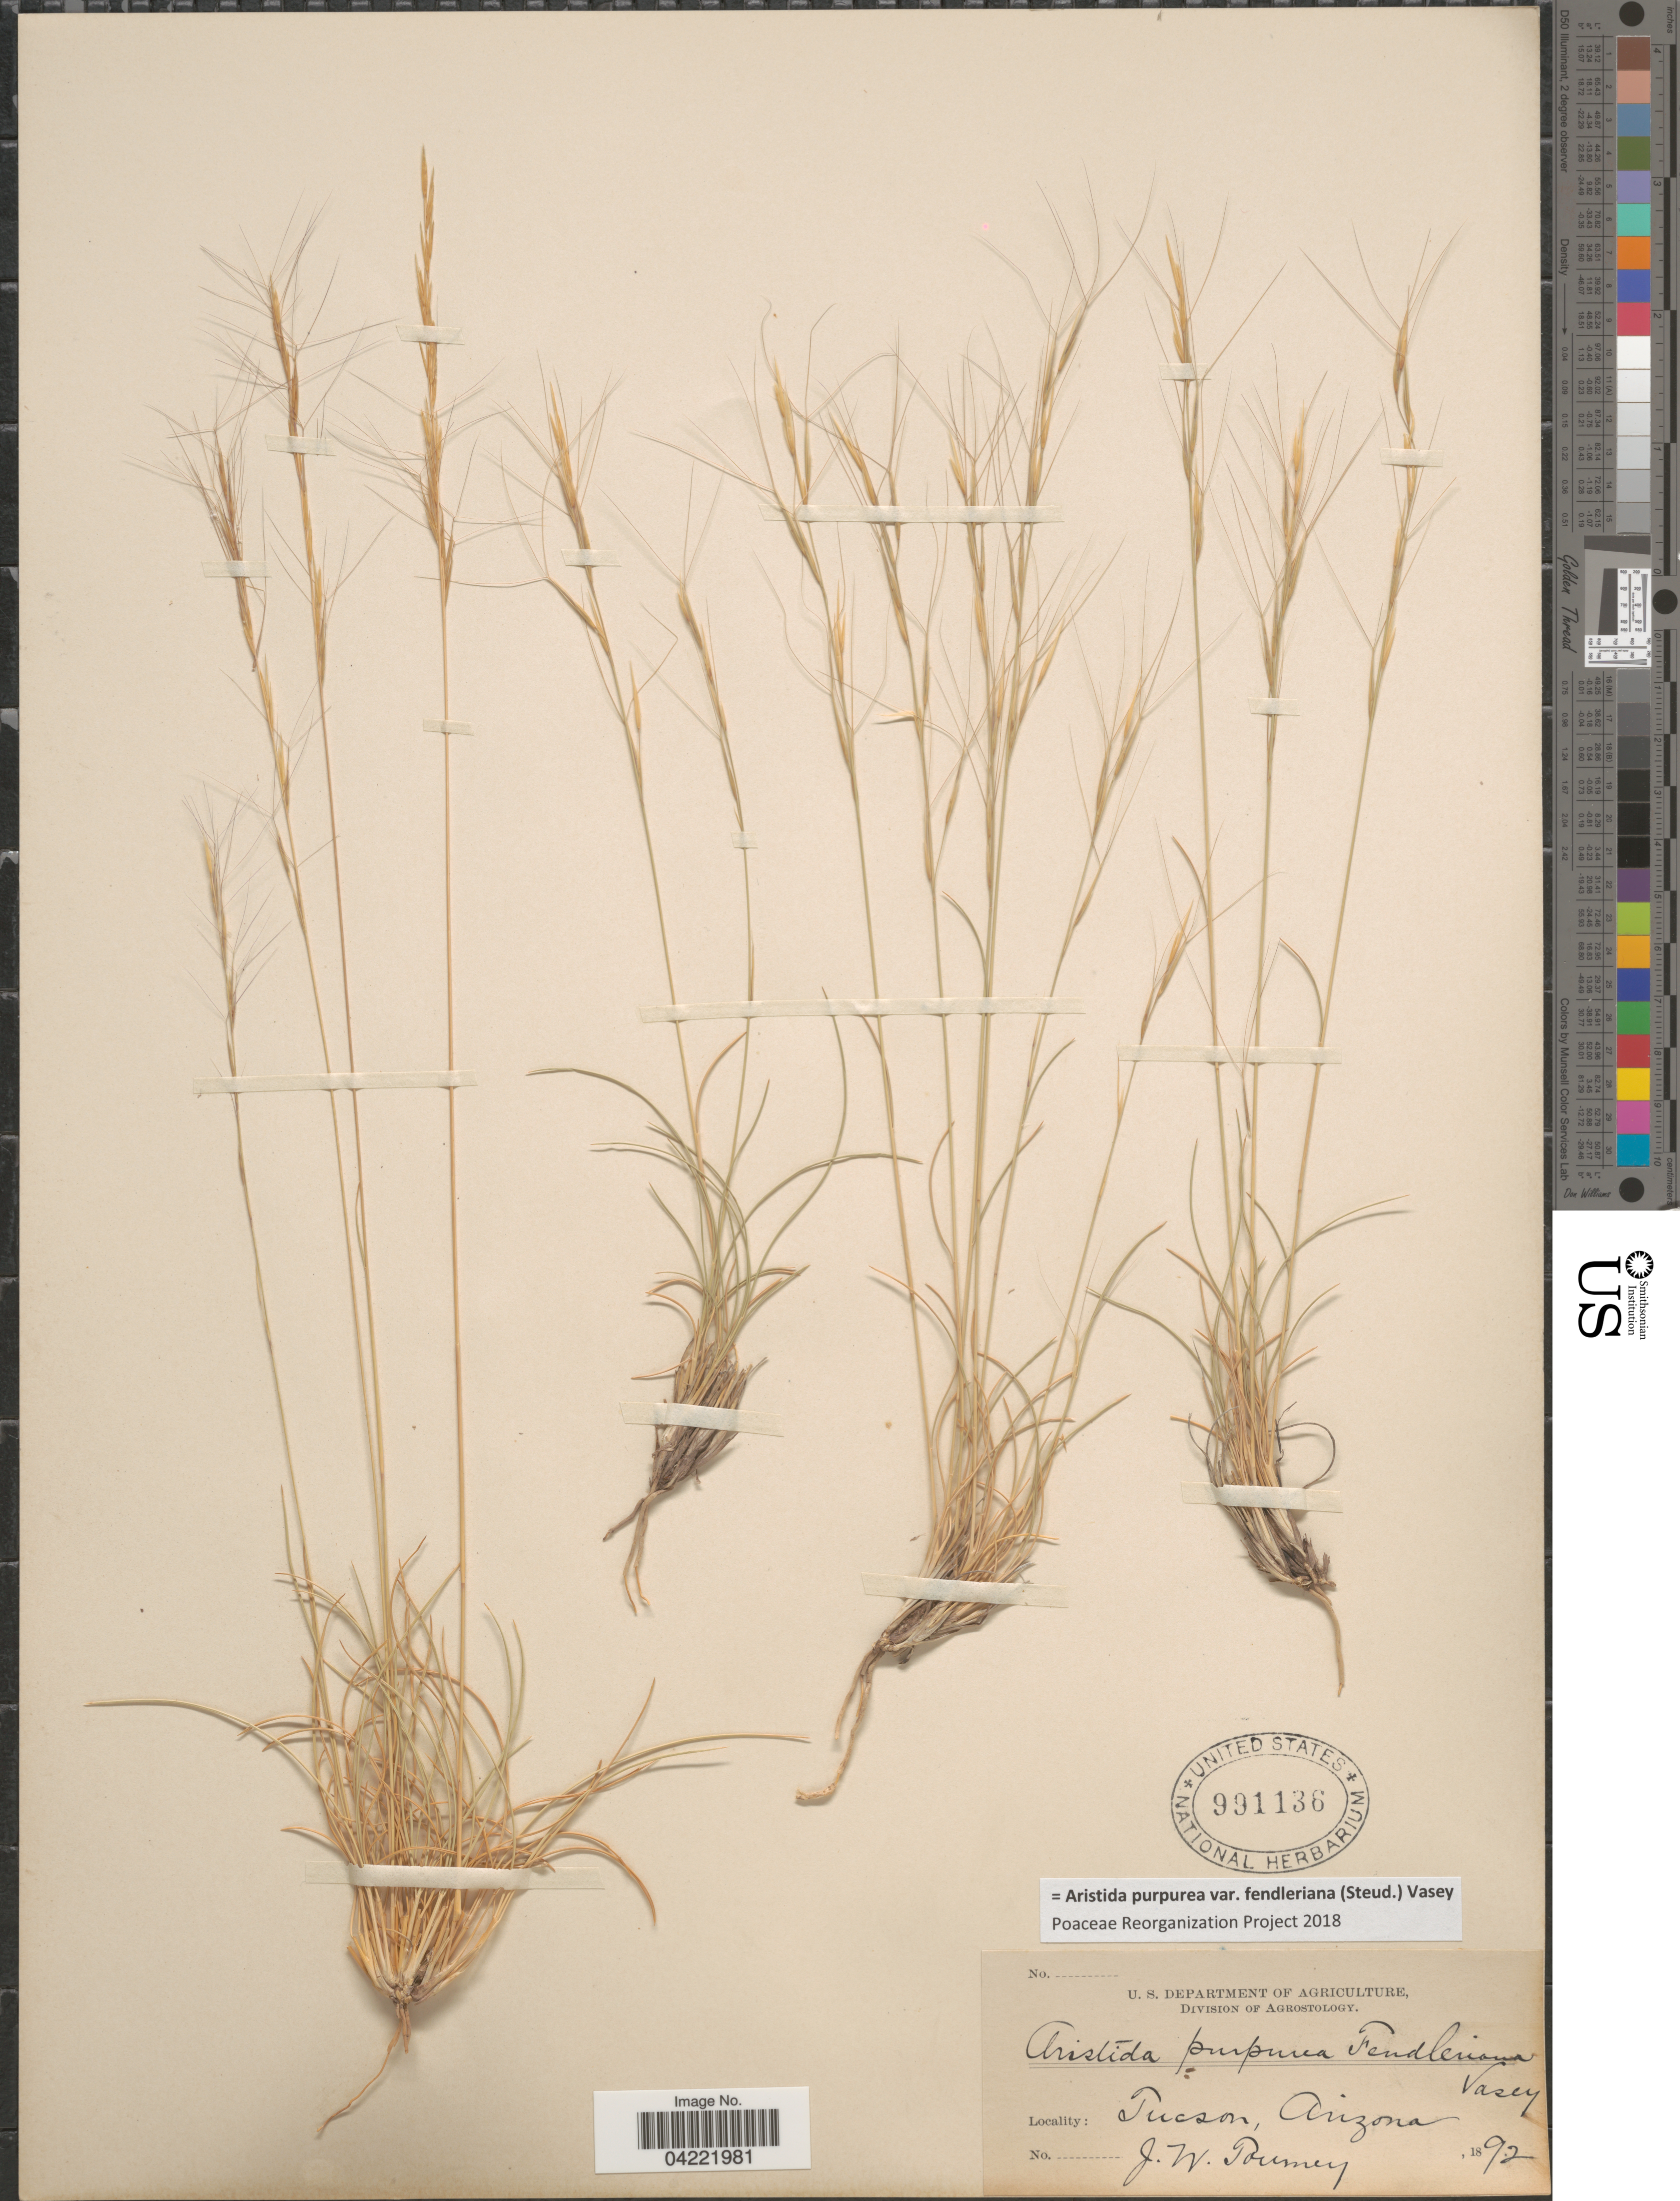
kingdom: Plantae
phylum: Tracheophyta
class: Liliopsida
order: Poales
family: Poaceae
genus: Aristida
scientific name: Aristida purpurea var. fendleriana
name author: (Steud.) Vasey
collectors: J. W. Toumey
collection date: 1892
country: United States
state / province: Arizona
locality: Tucson.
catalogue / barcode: US 991136